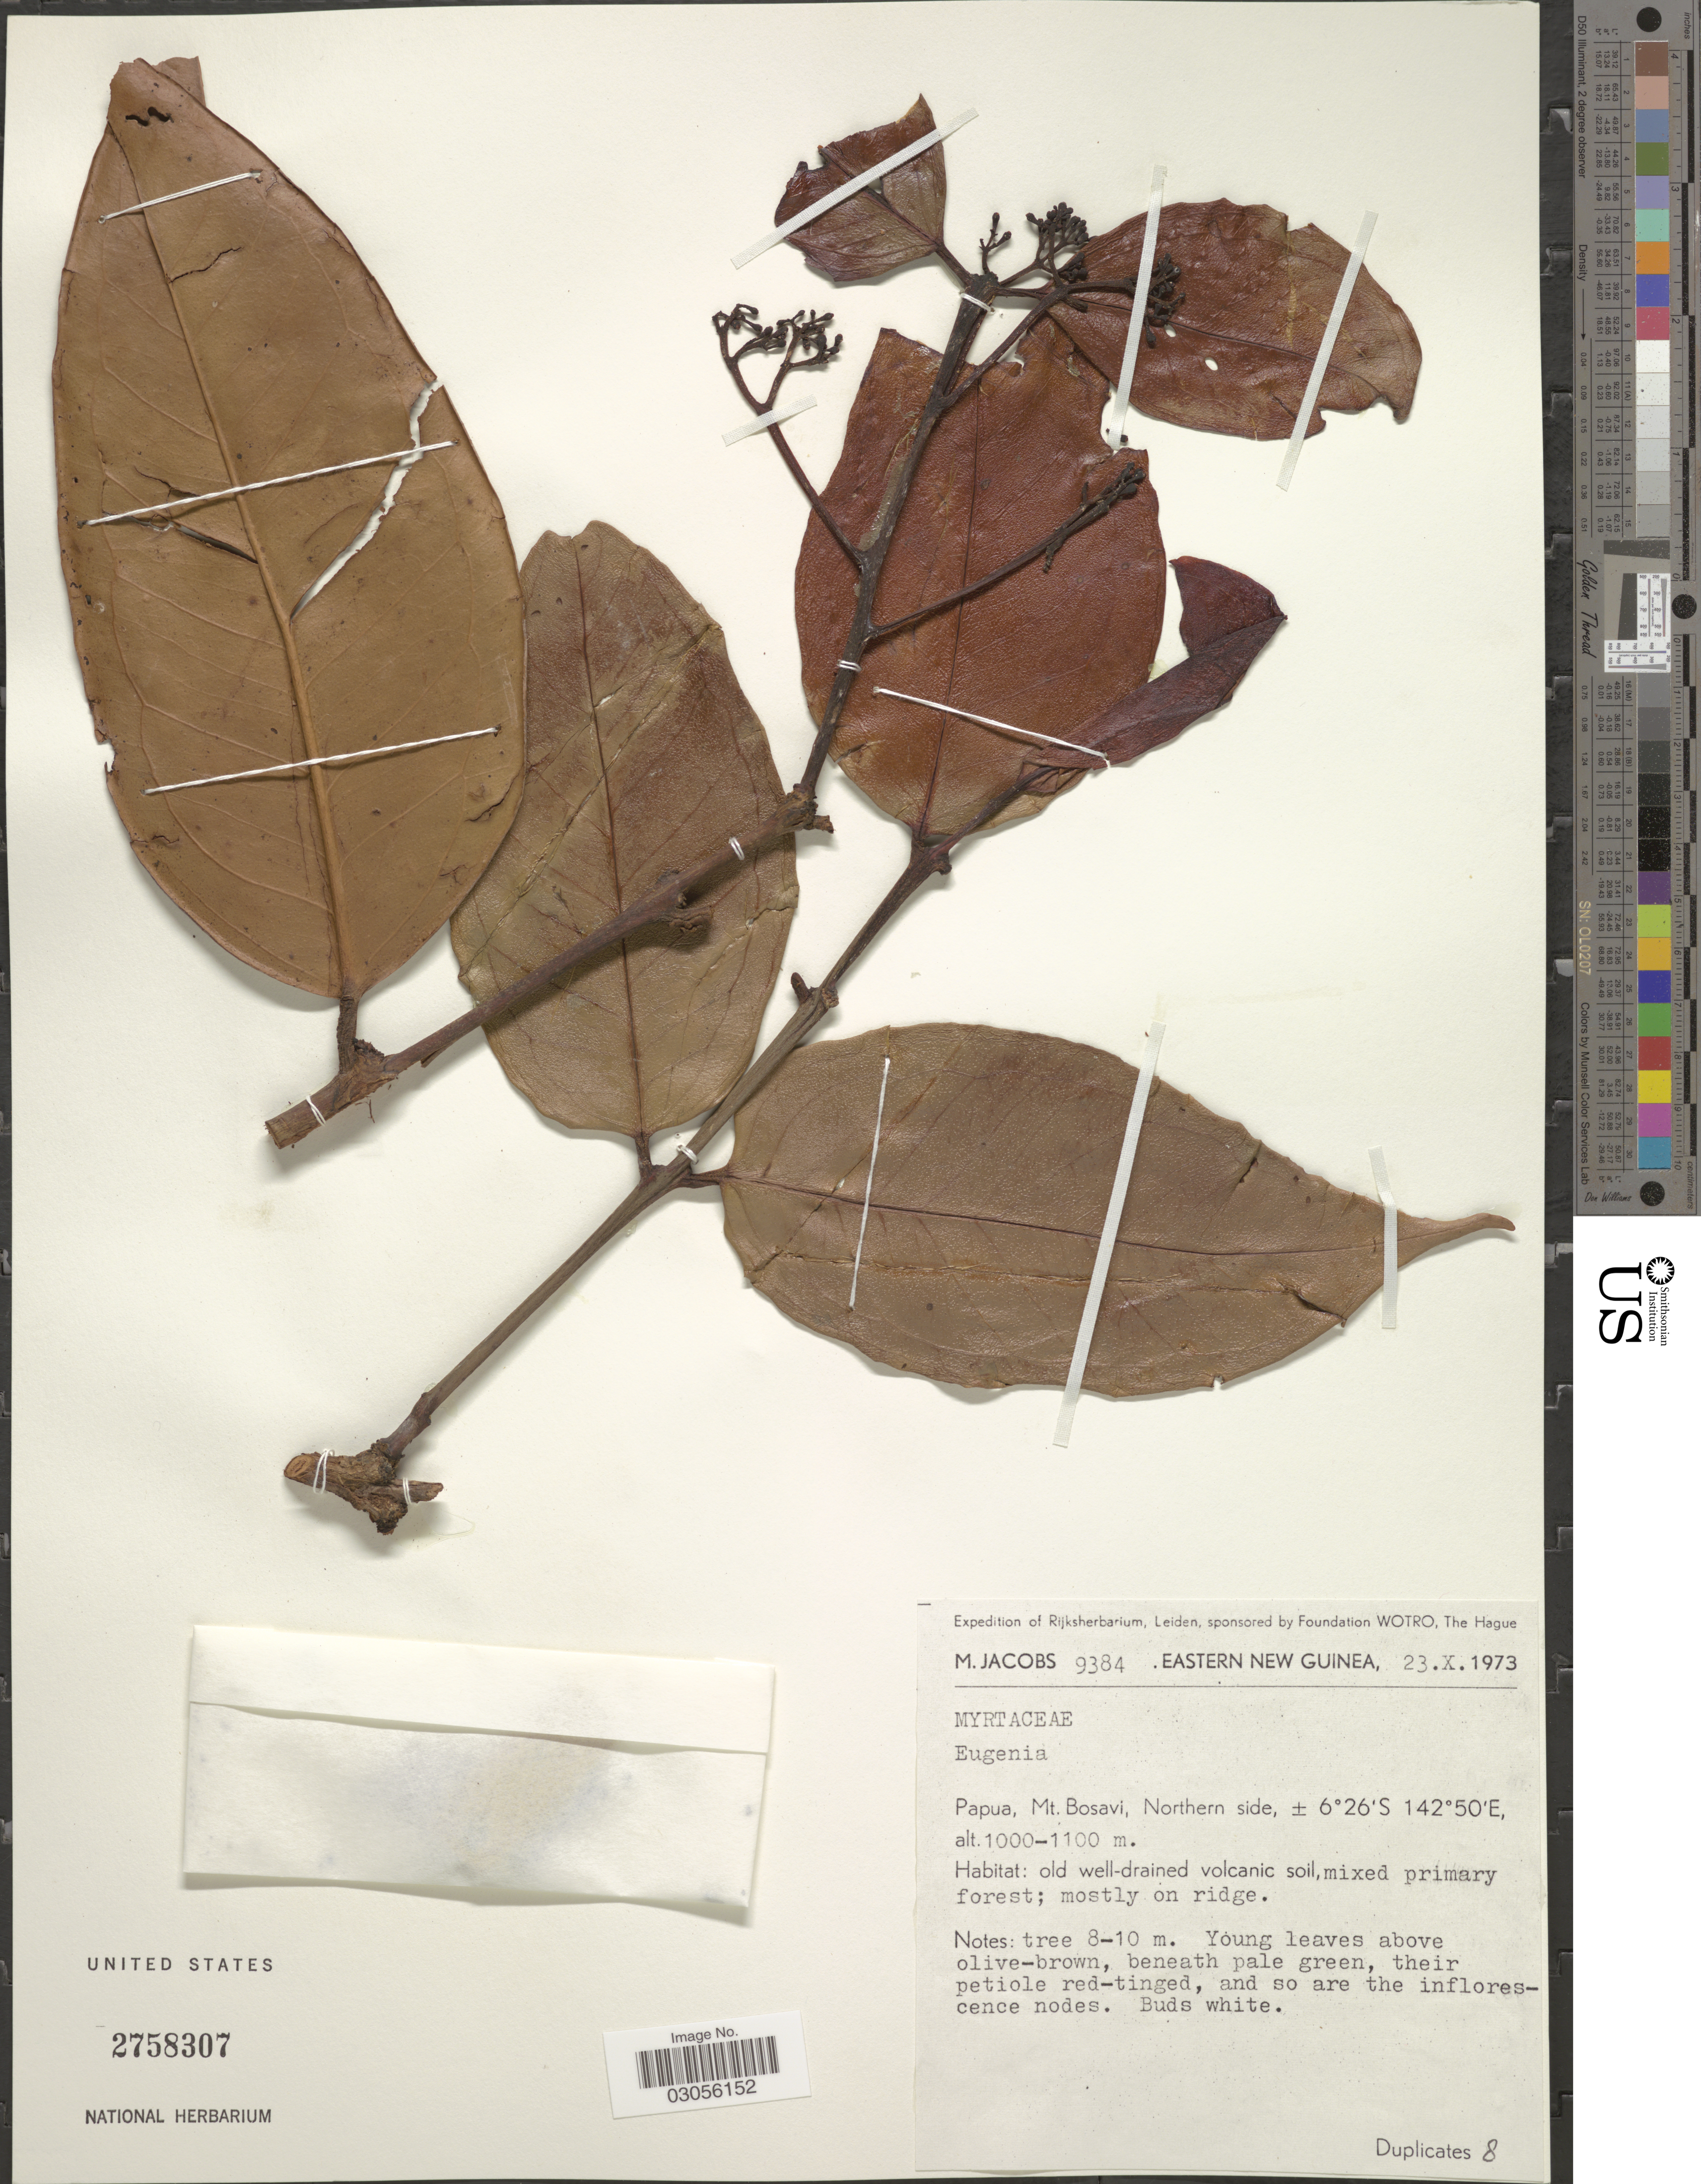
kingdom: Plantae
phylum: Tracheophyta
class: Magnoliopsida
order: Myrtales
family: Myrtaceae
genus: Syzygium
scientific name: Syzygium sp.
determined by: Strong, M. T., (US), Smithsonian Institution - National Museum of Natural History (UNITED STATES)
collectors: M. Jacobs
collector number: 9384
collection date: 1973-10-23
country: Papua New Guinea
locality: Eastern New Guinea. Papua, Mt. Bosavi, Northern side.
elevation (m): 1000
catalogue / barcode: US 2758307